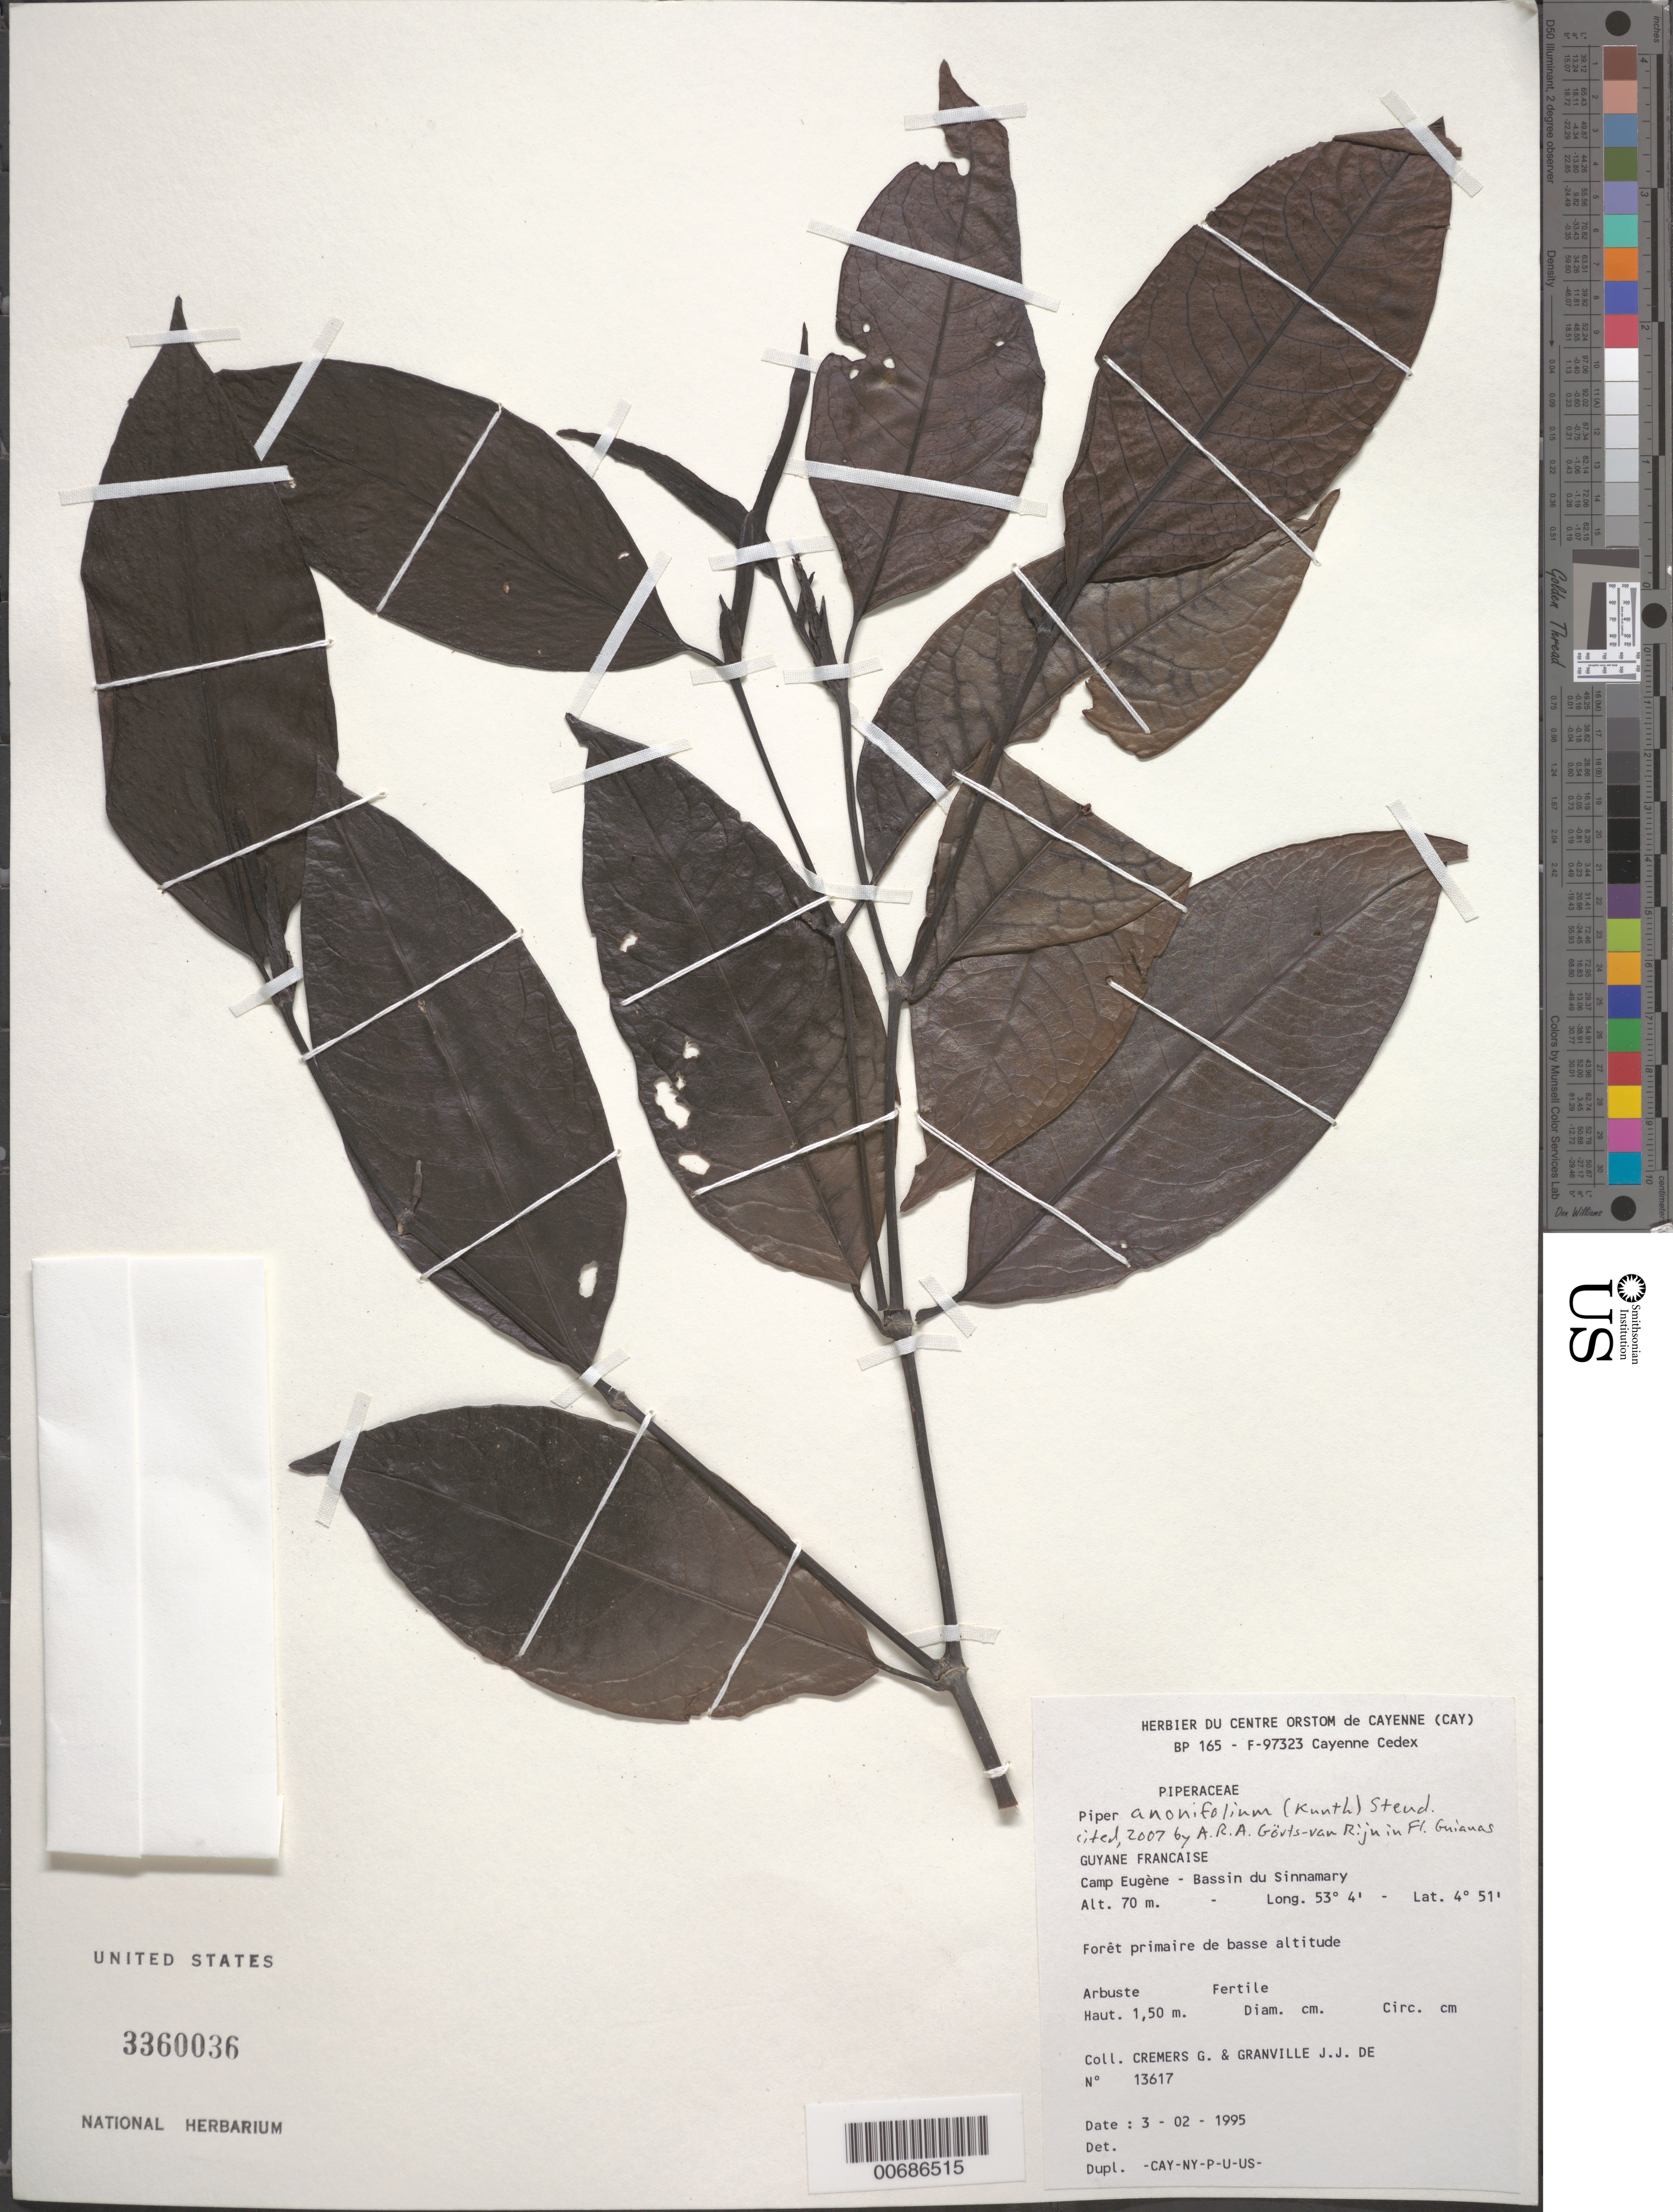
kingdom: Plantae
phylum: Tracheophyta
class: Magnoliopsida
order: Piperales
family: Piperaceae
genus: Piper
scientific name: Piper sp.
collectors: G. Cremers & J.-J. de Granville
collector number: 13617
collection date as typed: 3-Feb-95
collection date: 1995-02-03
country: French Guiana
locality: Camp Eugène, Bassin du Sinnamary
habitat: Low primary forest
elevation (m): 70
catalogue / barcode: US 3360036